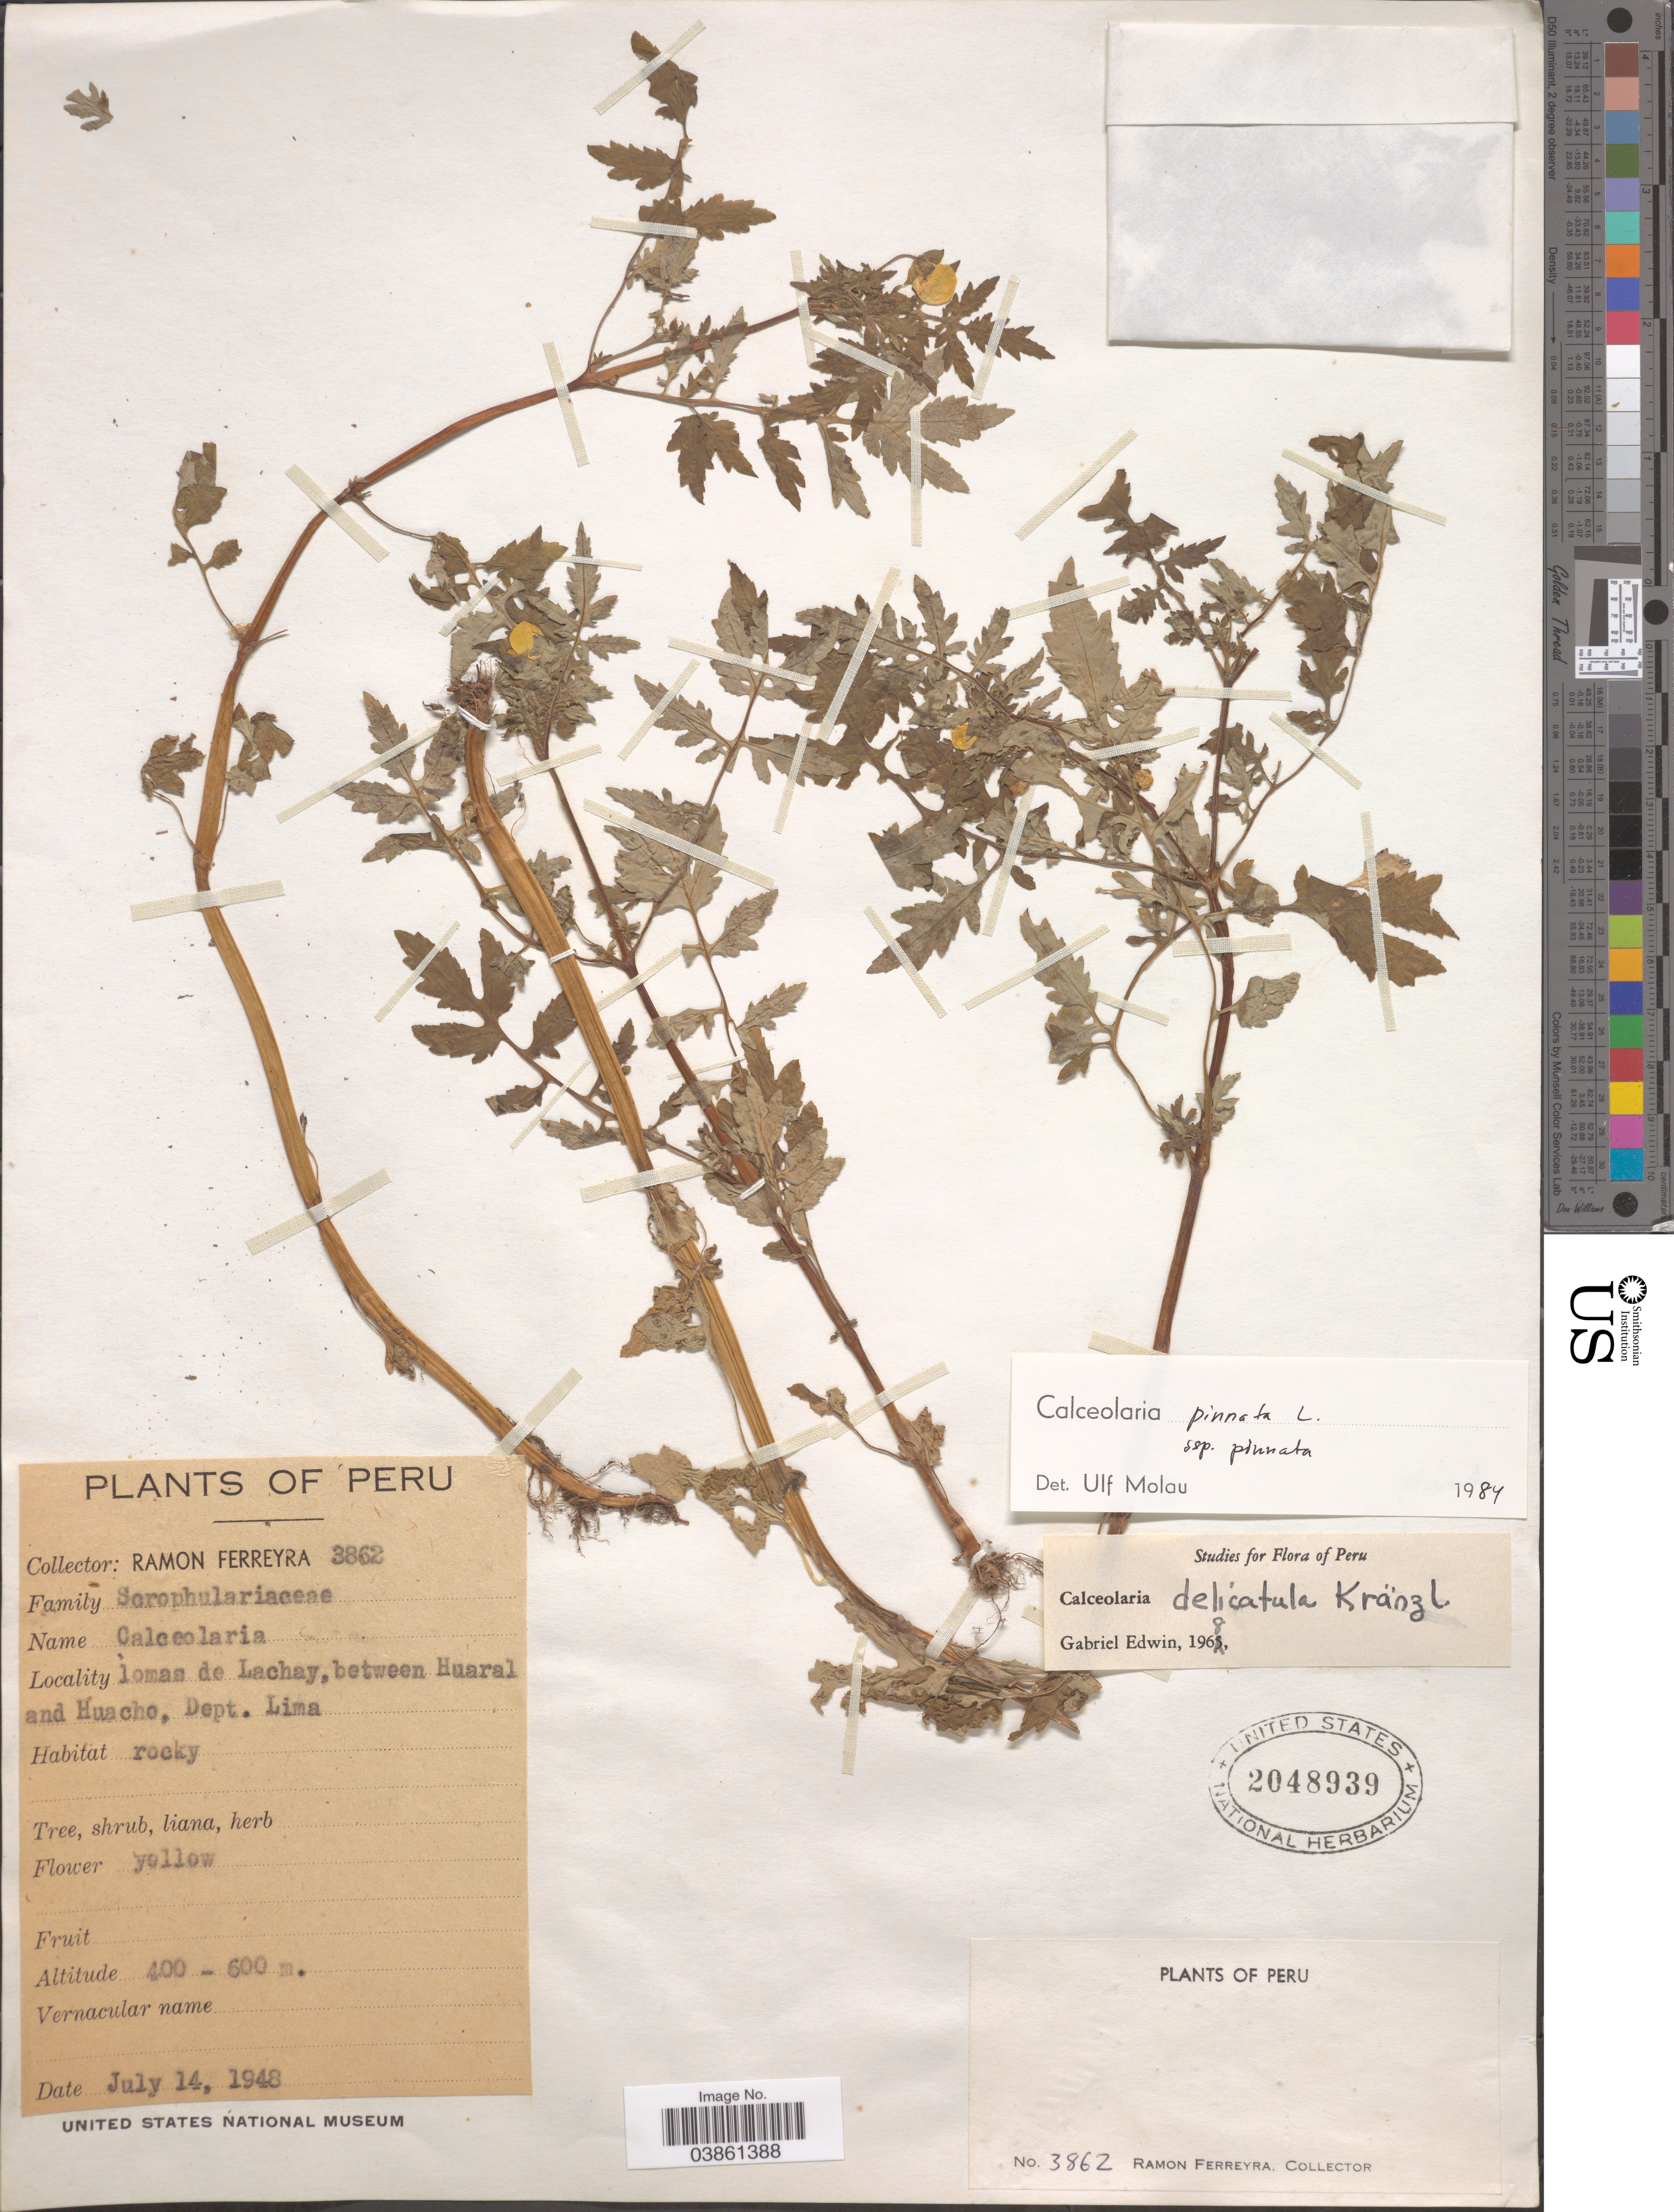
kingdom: Plantae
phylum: Tracheophyta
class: Magnoliopsida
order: Lamiales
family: Calceolariaceae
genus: Calceolaria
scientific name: Calceolaria pinnata subsp. pinnata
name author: L.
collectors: R. A. Ferreyra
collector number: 3862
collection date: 1948-07-14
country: Peru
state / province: Lima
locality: Lomas de Lachay, between Huaral and Huacho, Dept. Lima.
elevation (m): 400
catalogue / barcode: US 2048939